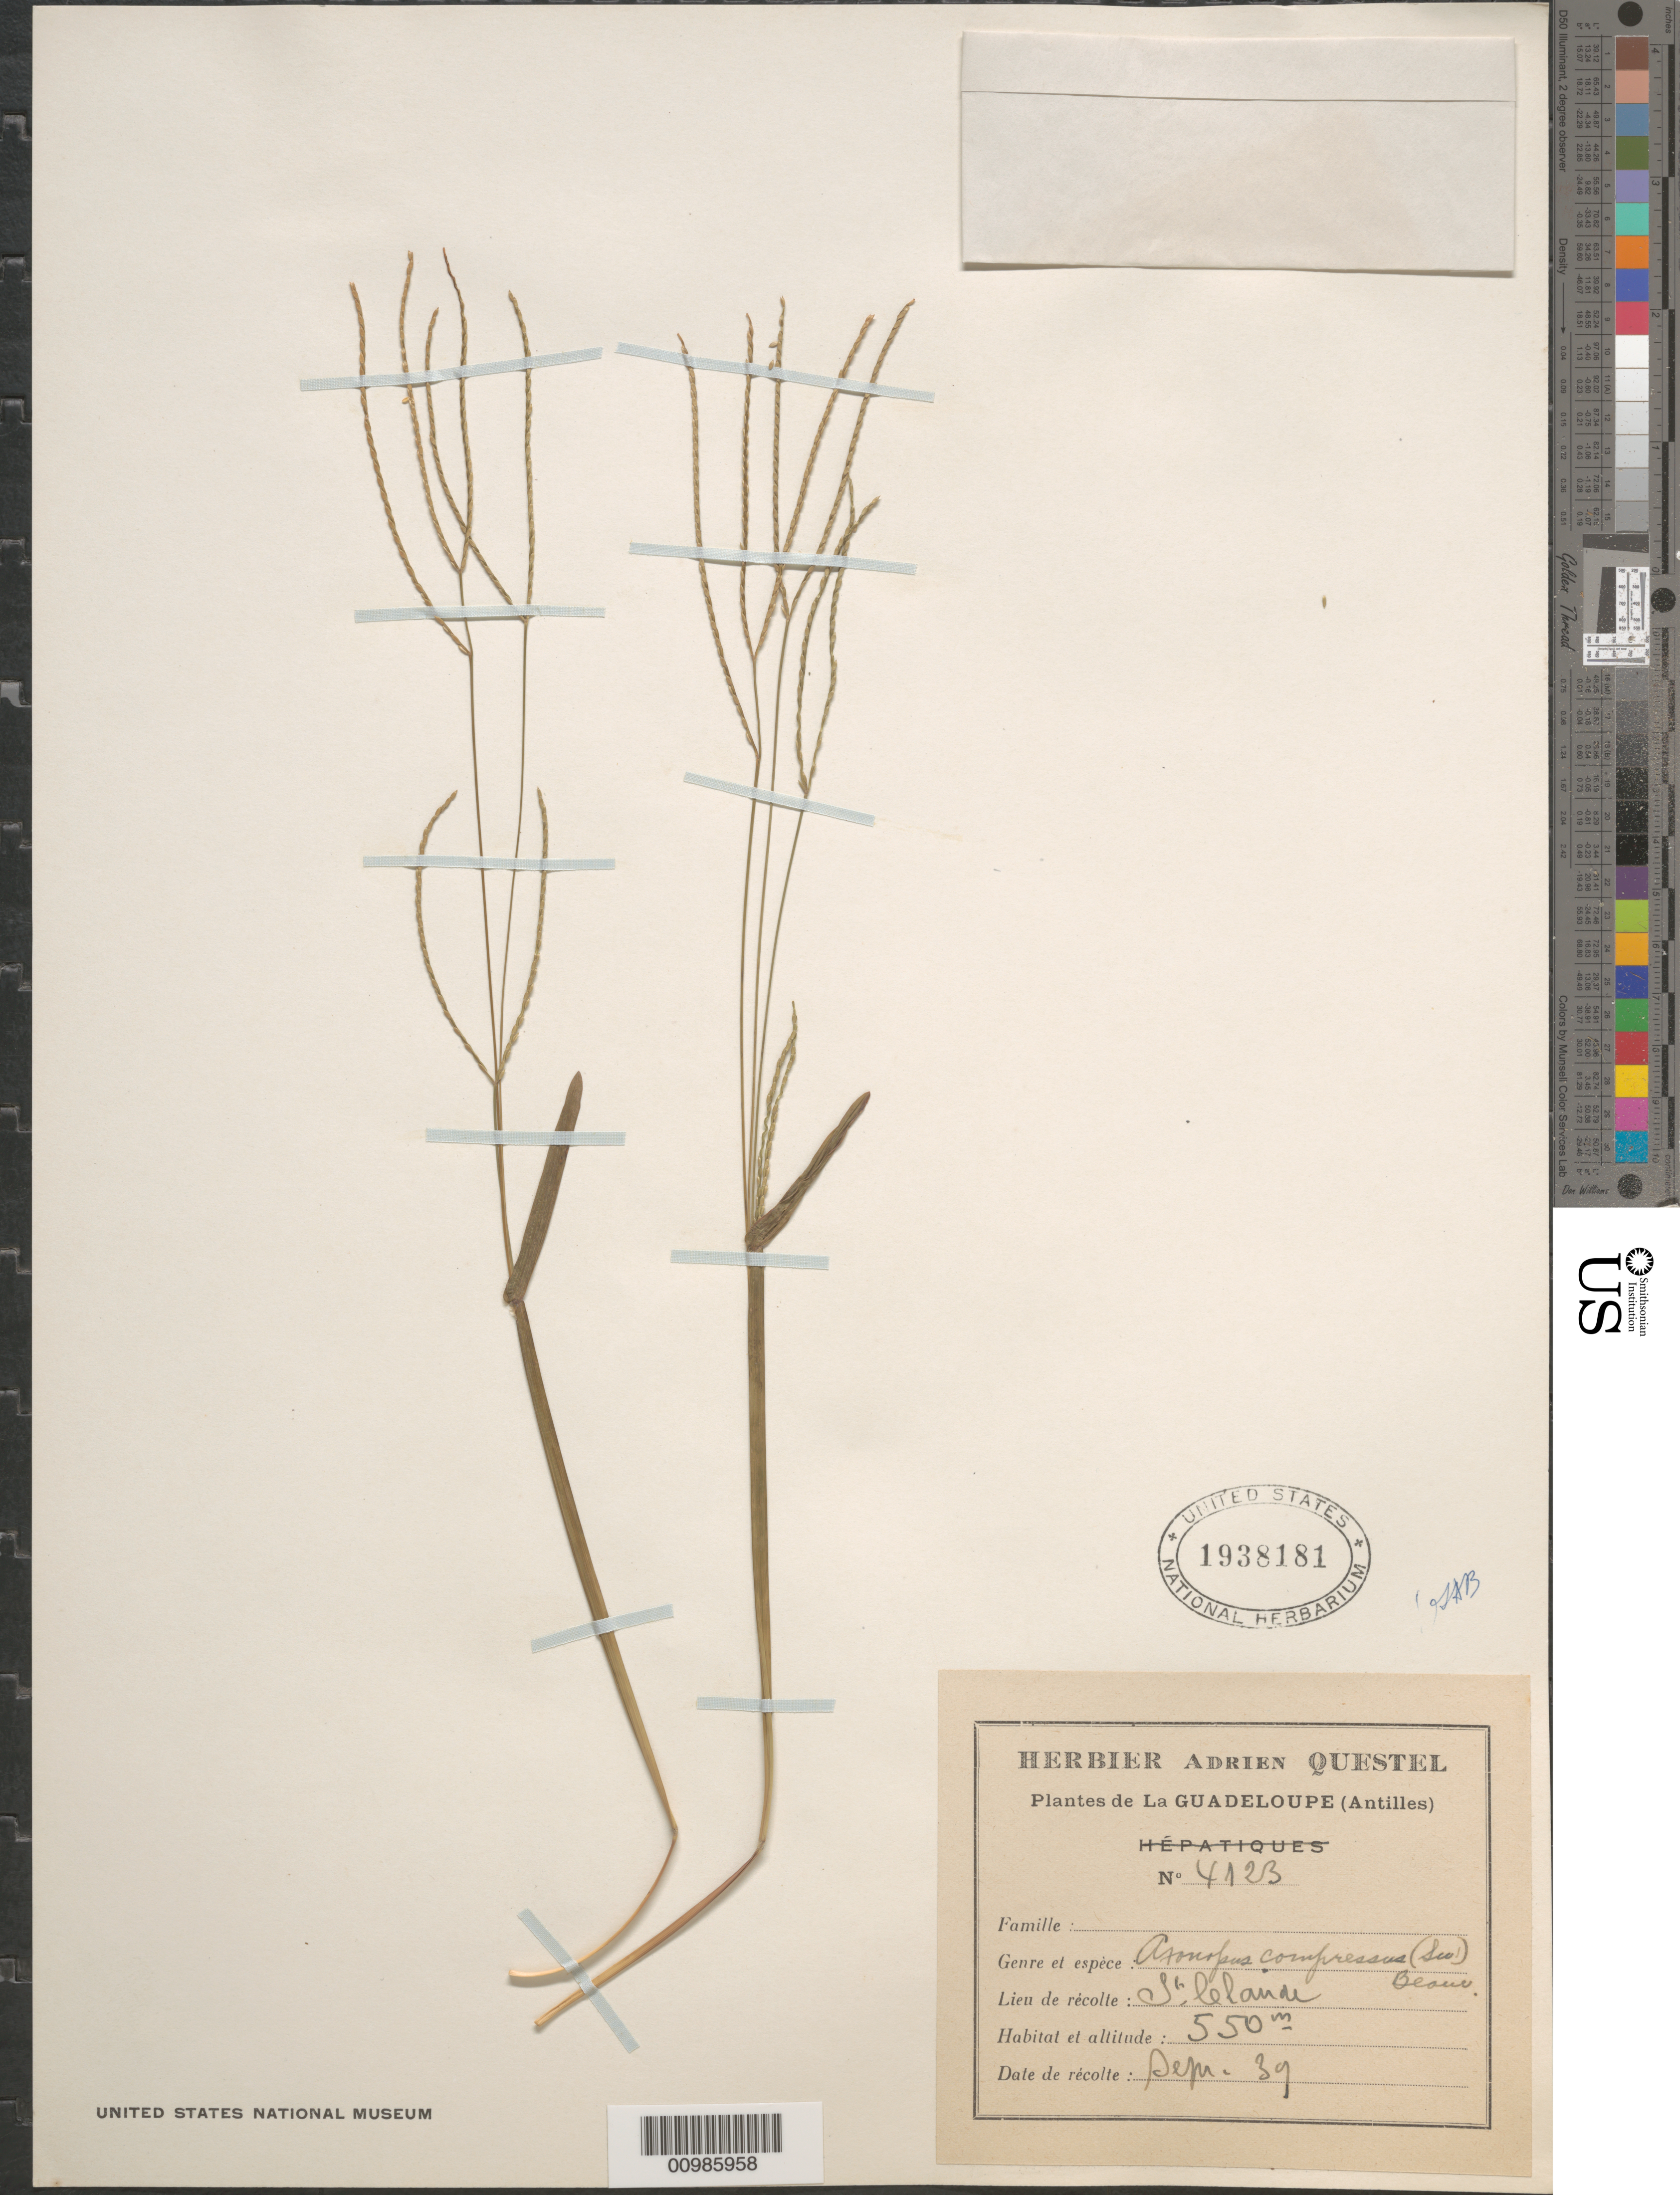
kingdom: Plantae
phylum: Tracheophyta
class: Liliopsida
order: Poales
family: Poaceae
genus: Axonopus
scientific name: Axonopus compressus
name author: (Sw.) P. Beauv.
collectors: A. Questel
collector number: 4123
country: Guadeloupe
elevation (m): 550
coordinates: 0 N, 0 E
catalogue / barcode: US 1938181